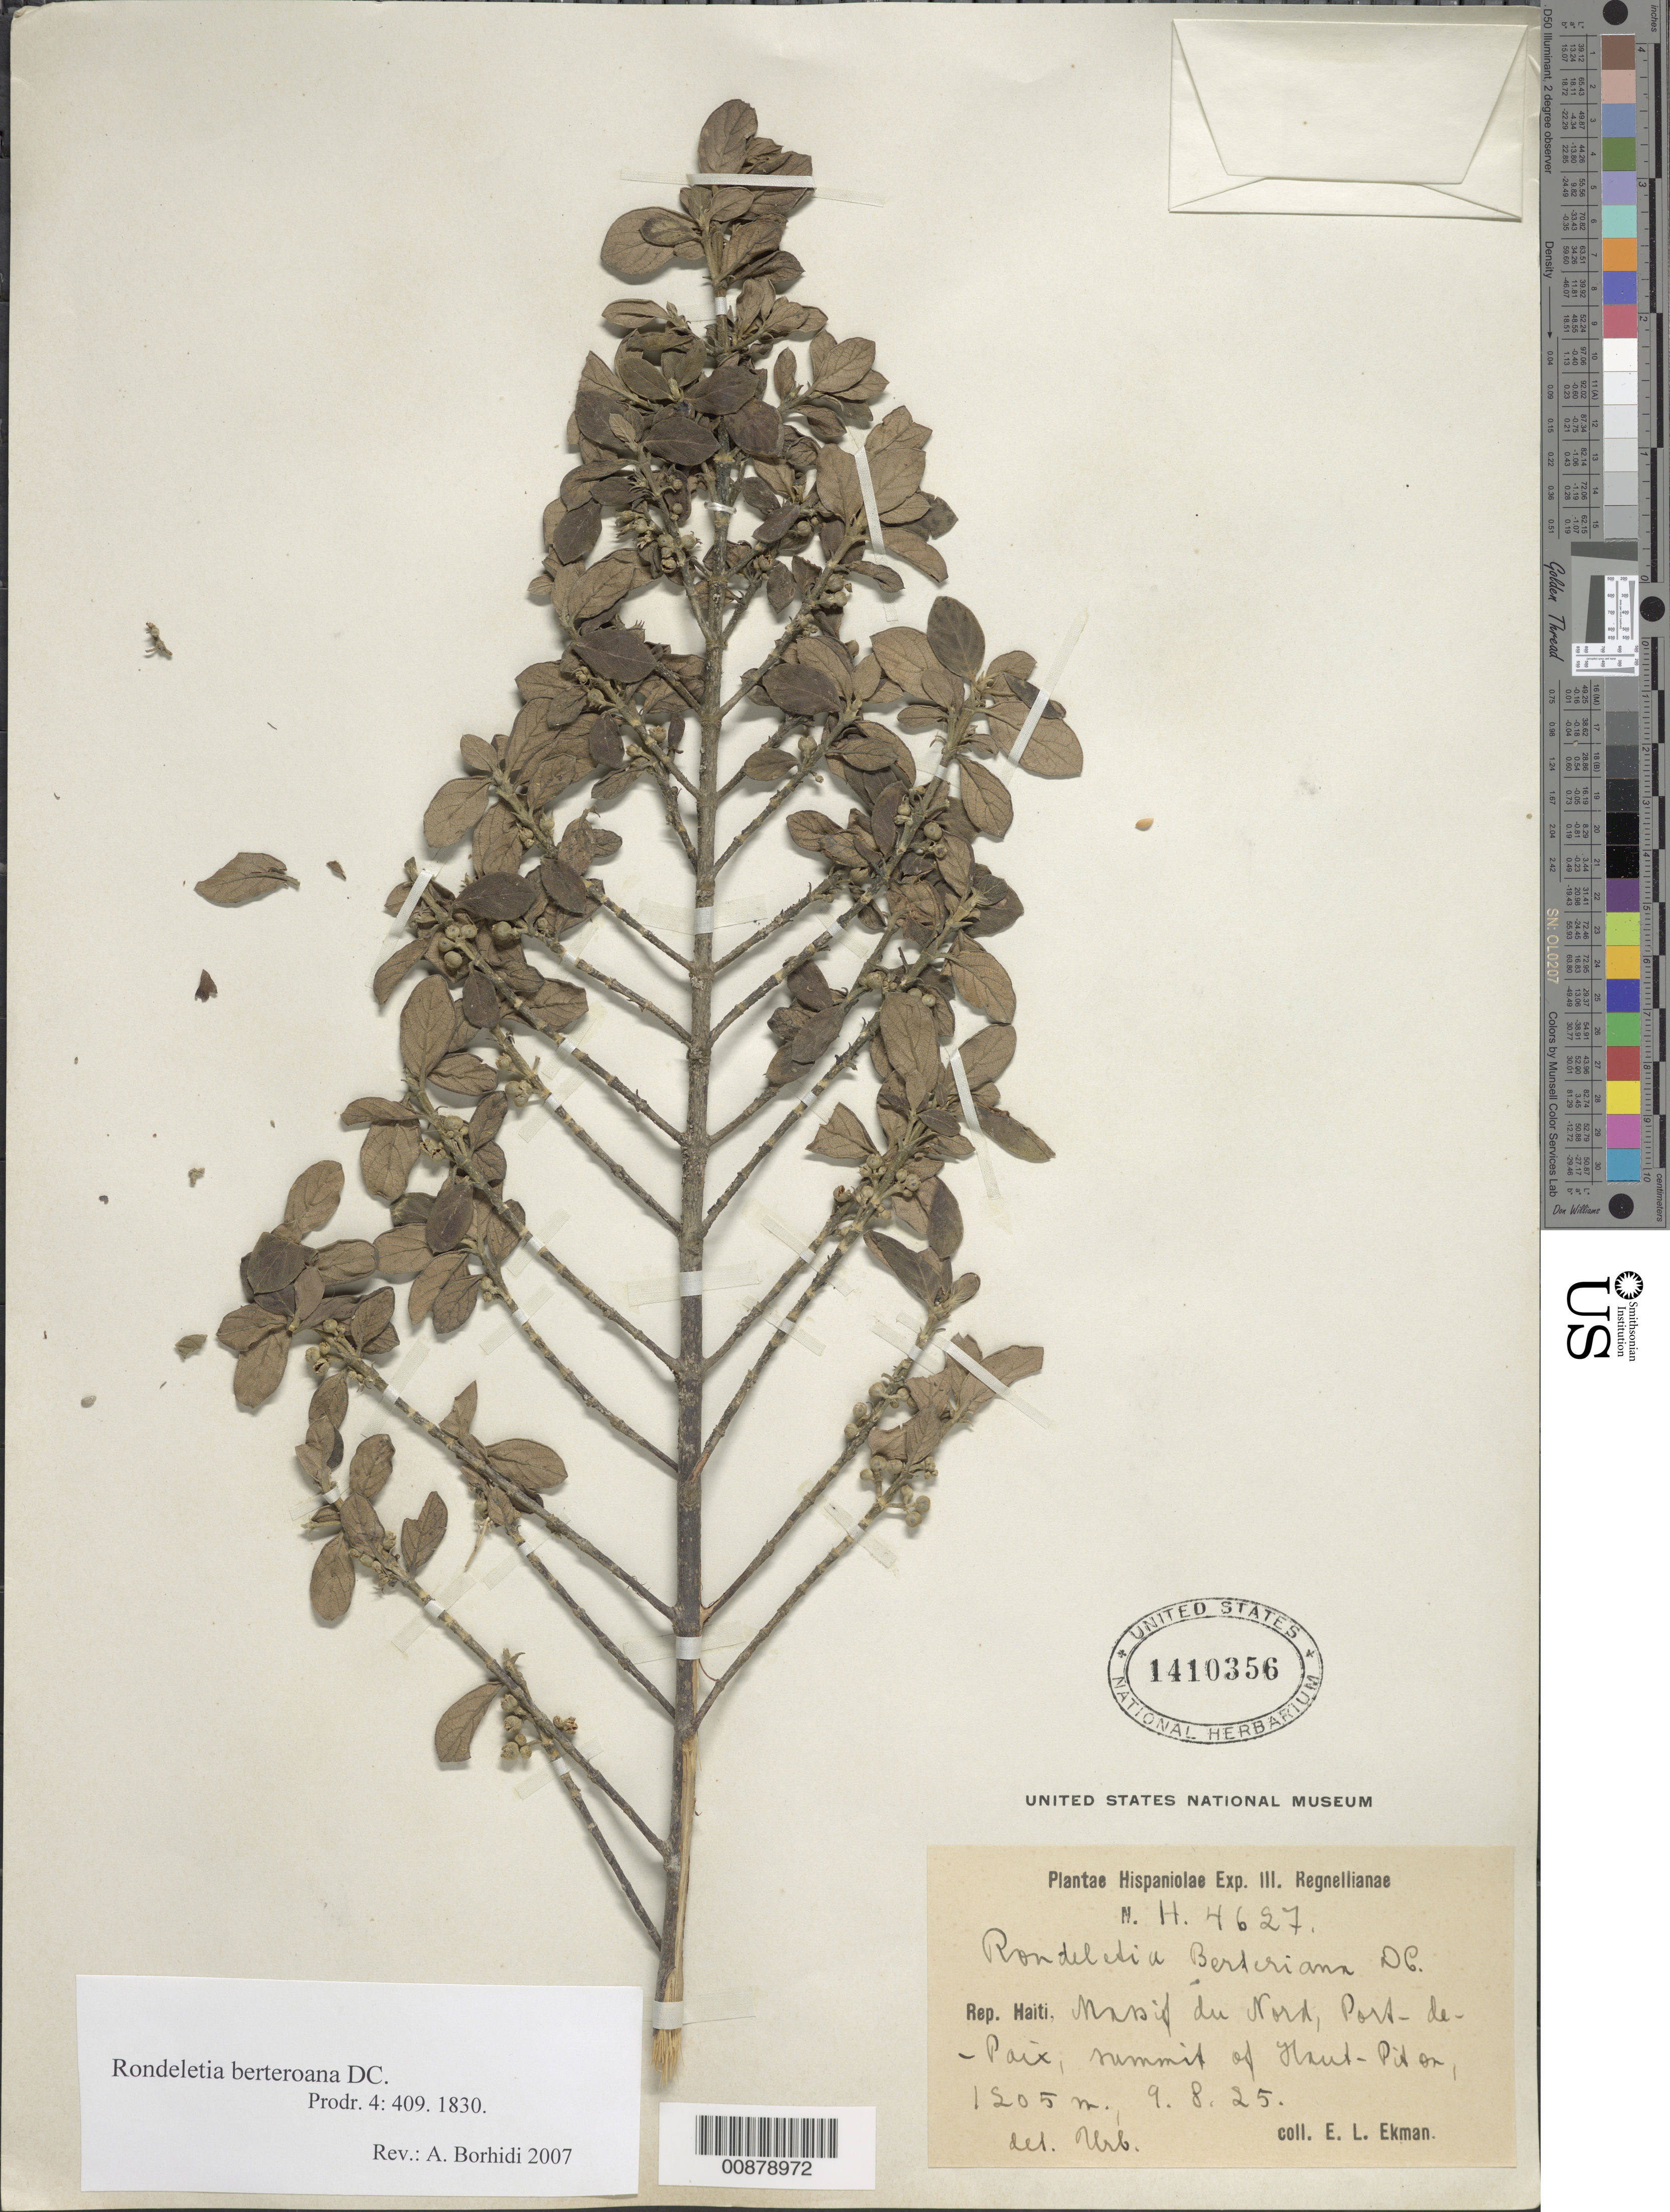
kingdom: Plantae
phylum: Tracheophyta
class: Magnoliopsida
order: Gentianales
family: Rubiaceae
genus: Rondeletia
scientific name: Rondeletia berteroana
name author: DC.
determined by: Borhidi, Attila L.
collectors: E. L. Ekman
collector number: H 4627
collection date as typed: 09 Aug 1925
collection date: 1925-08-09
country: Haiti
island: Hispaniola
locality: Massif du Nord, Port-de-Paix, summit of Haut-Piton.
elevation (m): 1205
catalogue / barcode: US 1410356